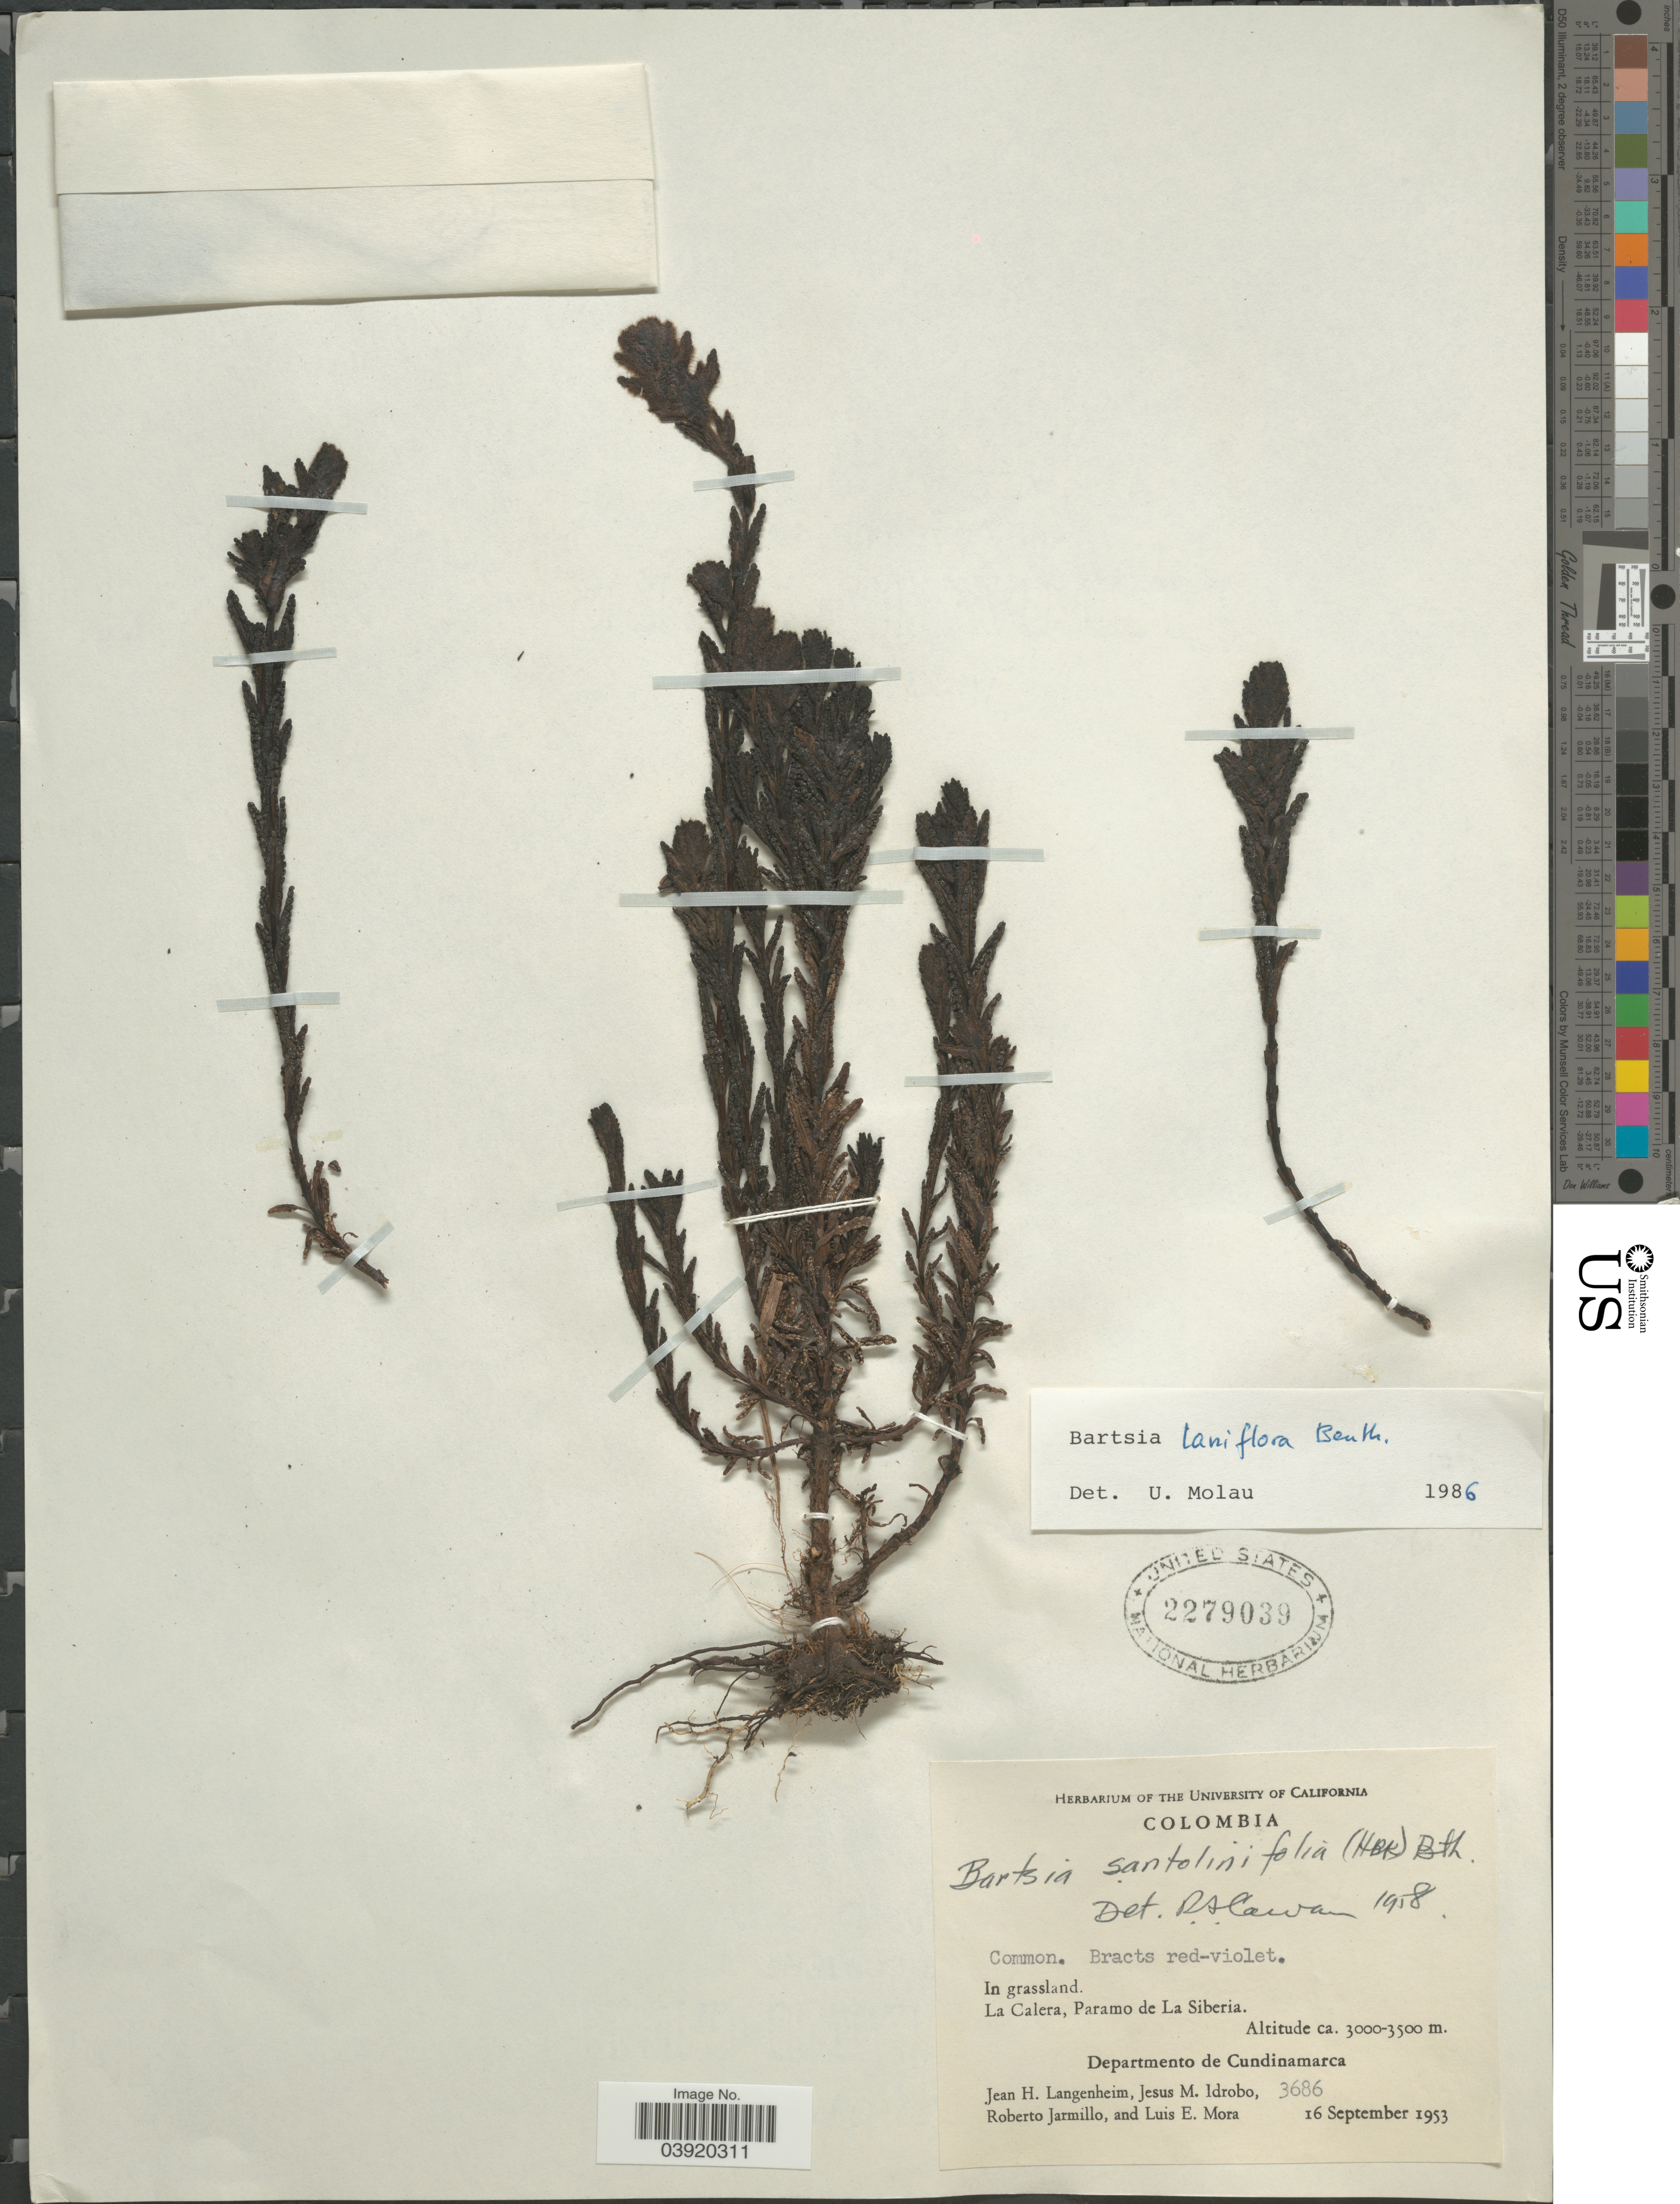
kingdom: Plantae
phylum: Tracheophyta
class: Magnoliopsida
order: Lamiales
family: Orobanchaceae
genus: Bartsia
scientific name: Bartsia laniflora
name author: Benth.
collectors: J. H. Langenheim, J. M. Idrobo, R. Jarmillo & L. E. Mora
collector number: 3686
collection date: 1953-09-16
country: Colombia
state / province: Cundinamarca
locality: La Calera, Paramo de La Siberia. Departmento de Cundinamarca.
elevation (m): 3000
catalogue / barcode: US 2279039